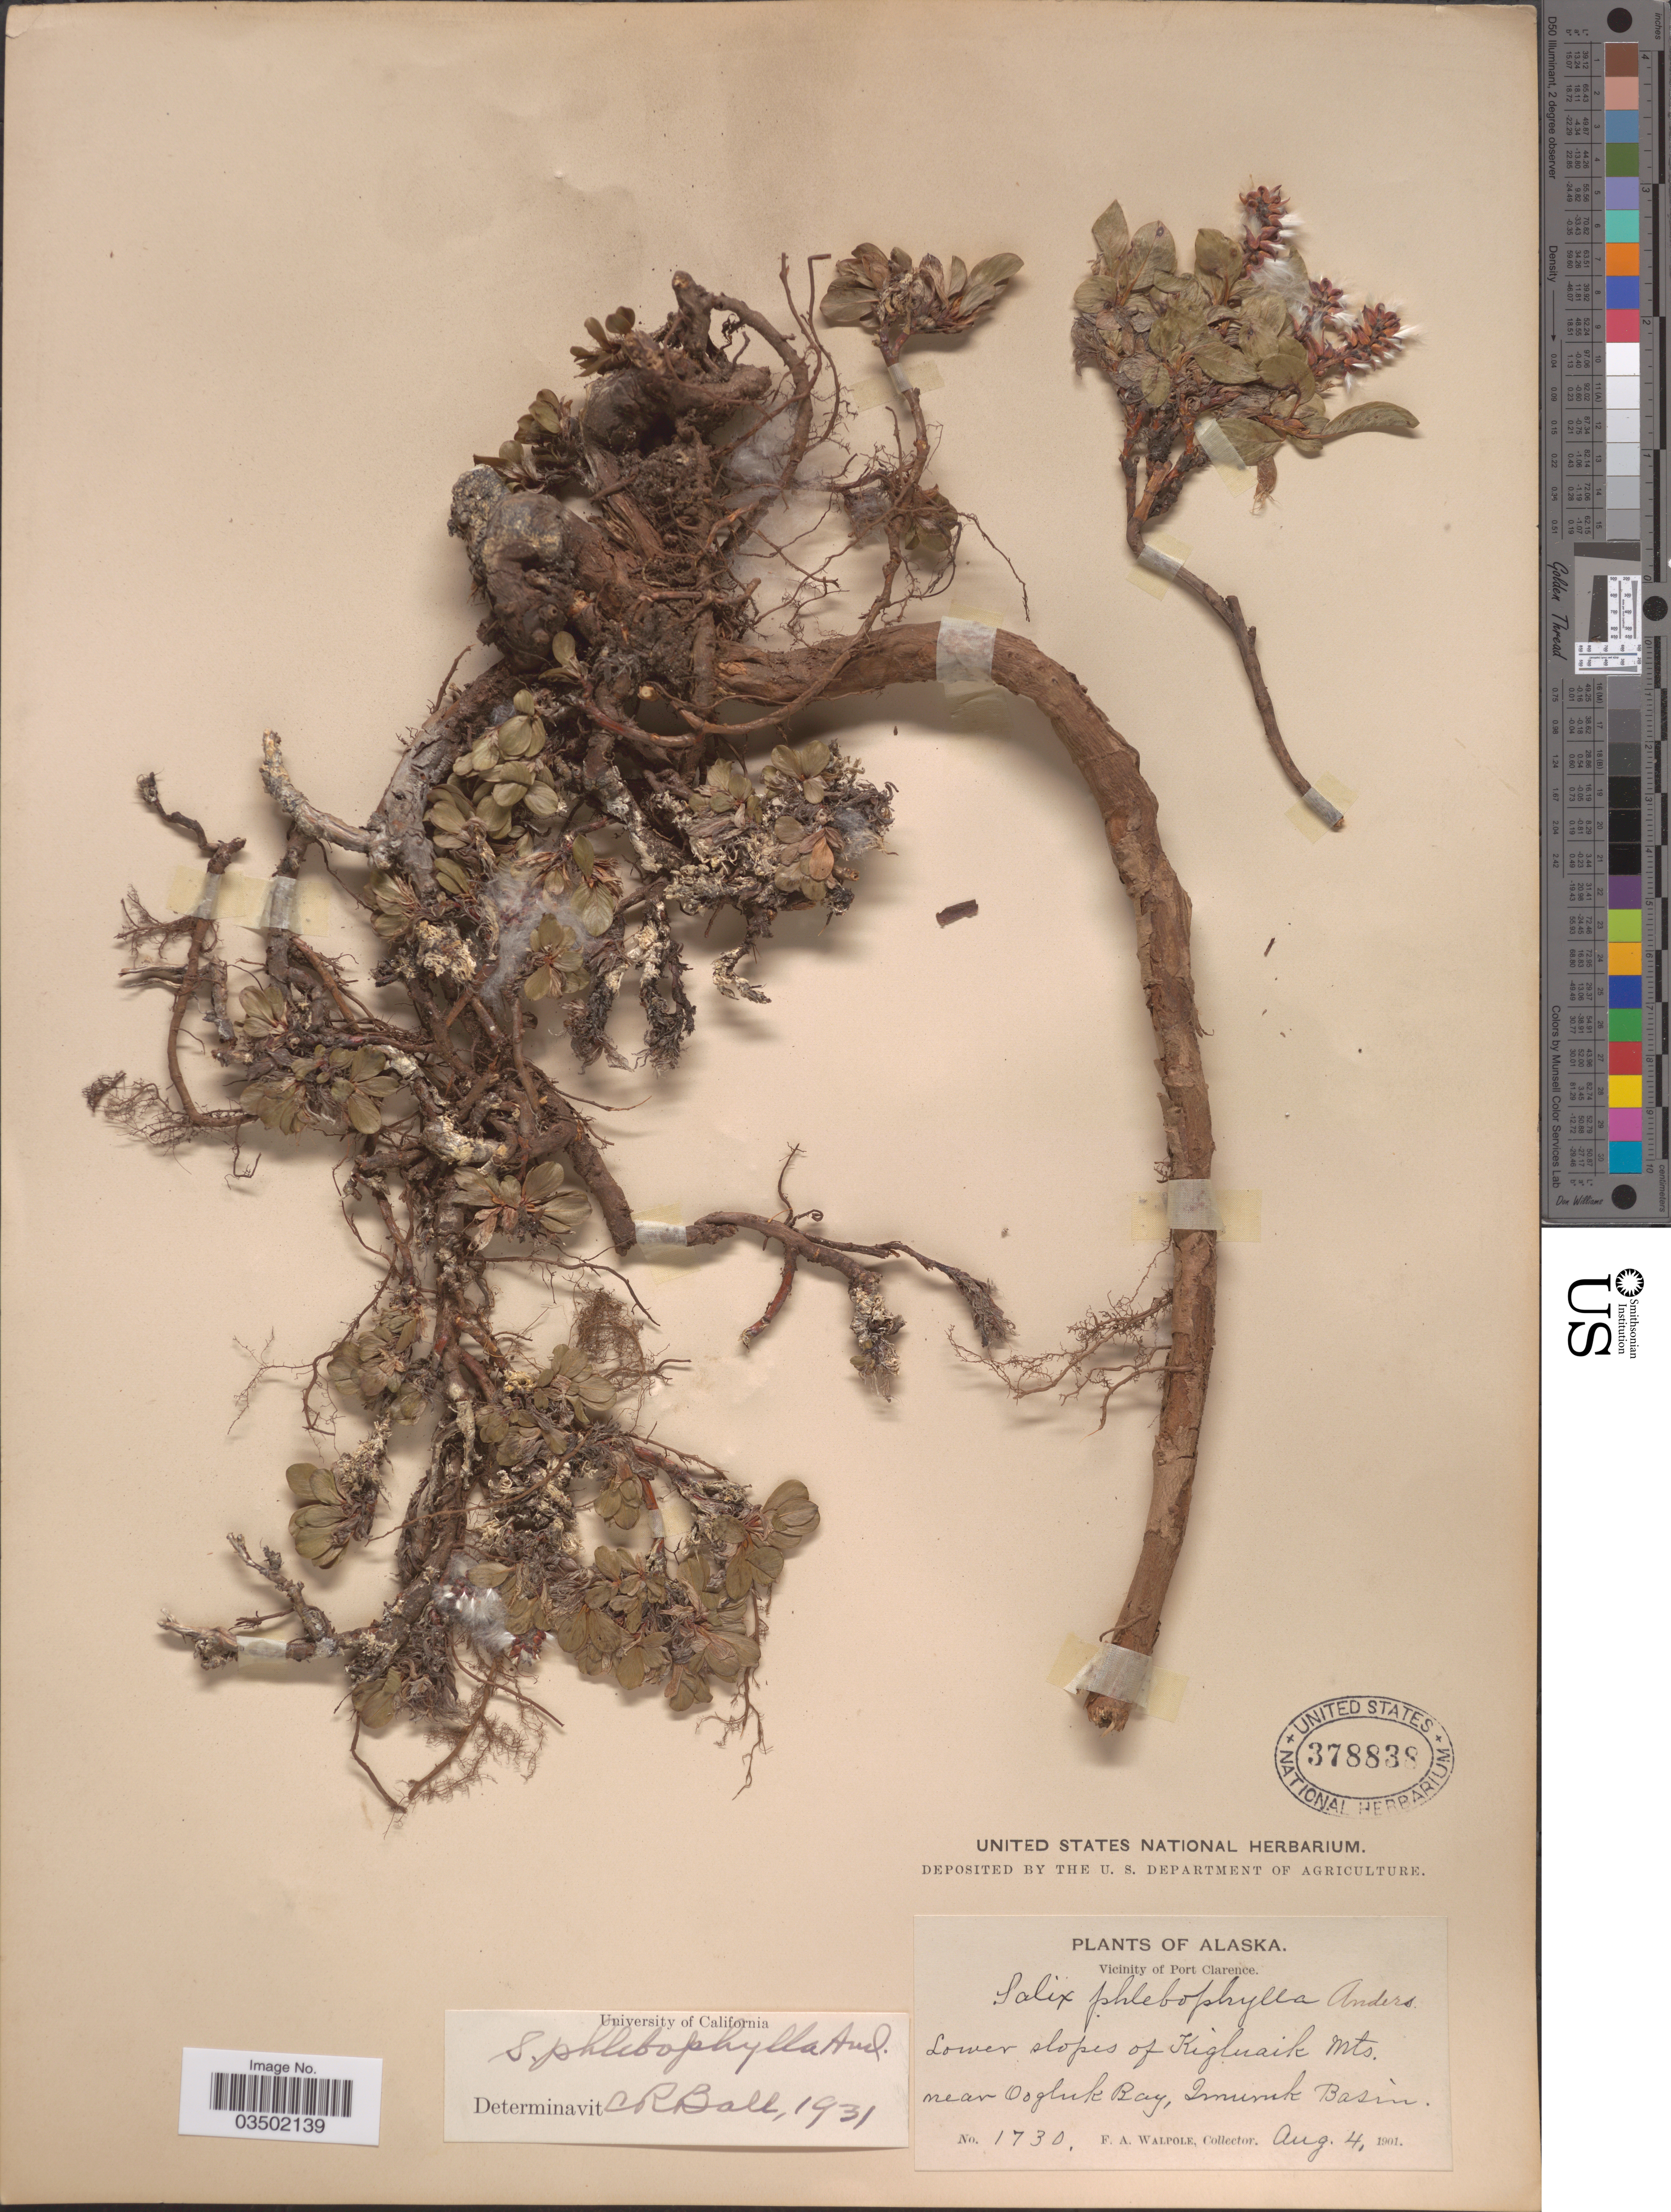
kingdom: Plantae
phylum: Tracheophyta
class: Magnoliopsida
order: Malpighiales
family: Salicaceae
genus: Salix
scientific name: Salix phlebophylla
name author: Andersson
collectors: F. Walpole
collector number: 1730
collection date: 1901-08-04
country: United States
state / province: Alaska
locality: Vicinity of Port Clarence. Lower slopes of Kigluaik Mts., near Oogluk Bay, Imuruk Basin.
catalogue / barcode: US 378838